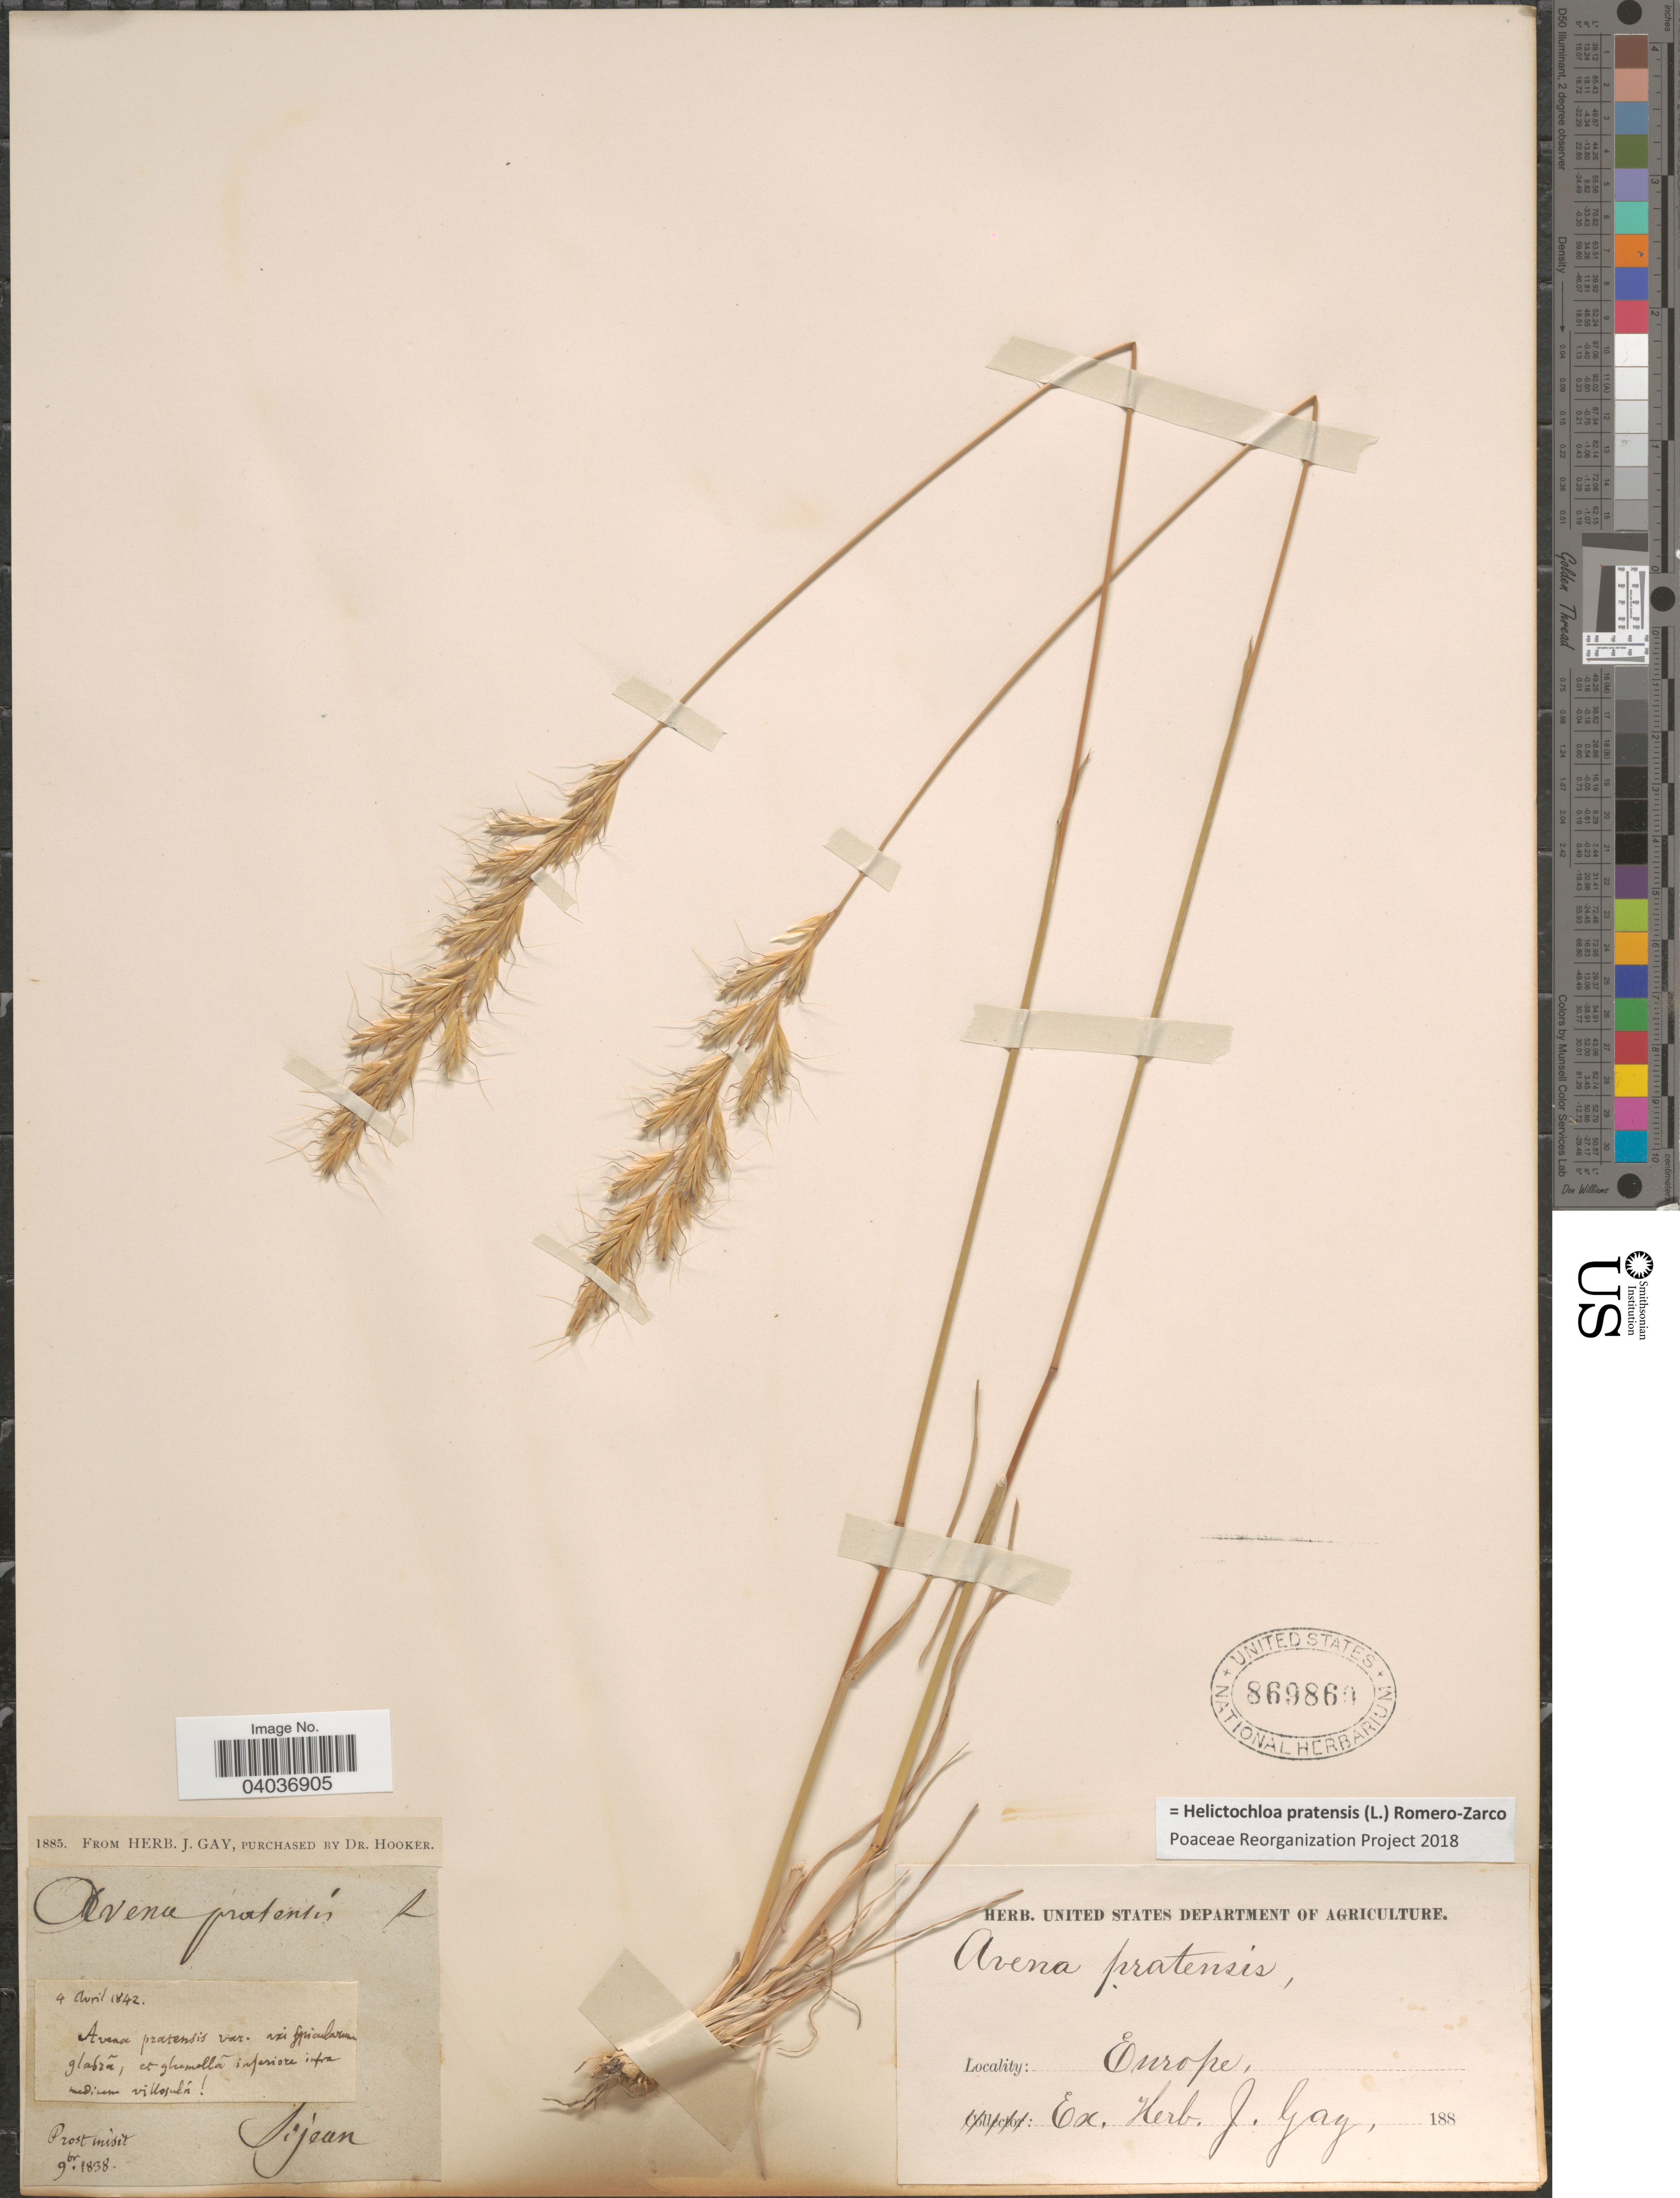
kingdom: Plantae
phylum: Tracheophyta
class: Liliopsida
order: Poales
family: Poaceae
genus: Helictochloa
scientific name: Helictochloa pratensis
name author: (L.) Romero-Zarco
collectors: ex herb. J. Gay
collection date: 1838-11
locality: Europe.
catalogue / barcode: US 869860